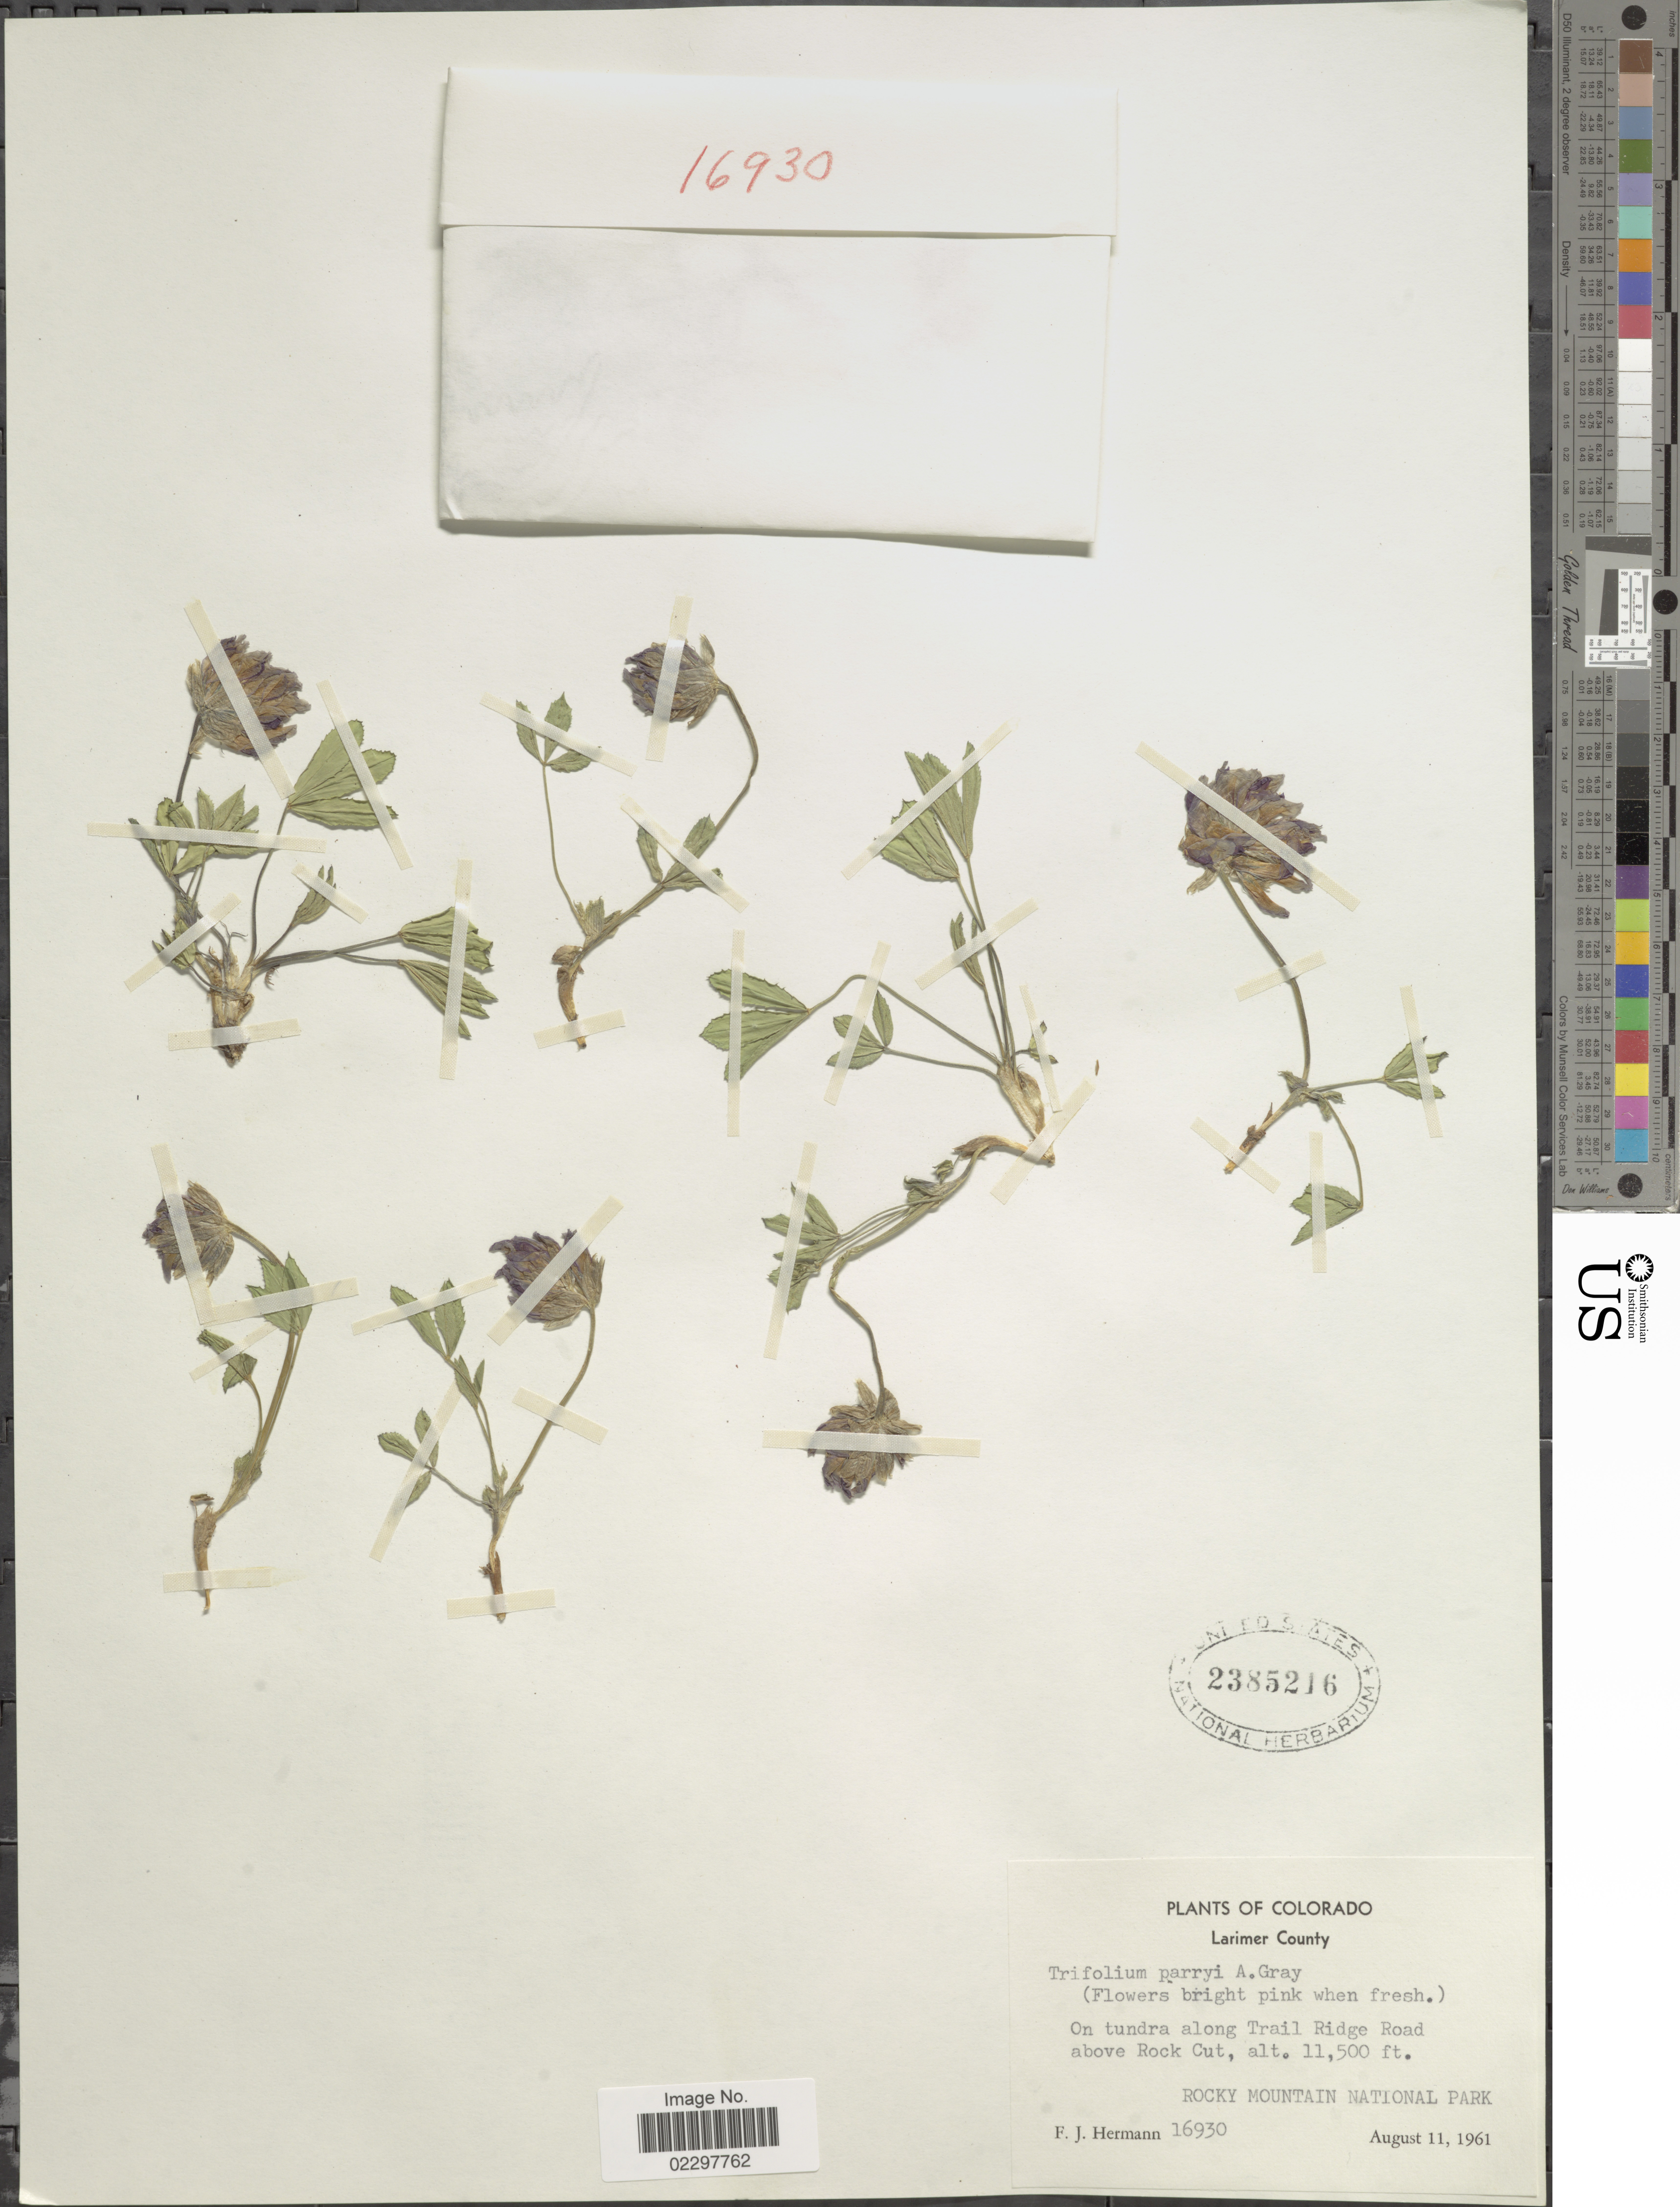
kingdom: Plantae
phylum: Tracheophyta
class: Magnoliopsida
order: Fabales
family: Fabaceae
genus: Trifolium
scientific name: Trifolium parryi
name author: A. Gray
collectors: F. J. Hermann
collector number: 16930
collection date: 1961-08-11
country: United States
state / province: Colorado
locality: Larimer County, On tundra along Trail Ridge Road, above Rock Cut, Rocky Mountain National Park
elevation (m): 3505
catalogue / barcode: US 2385216